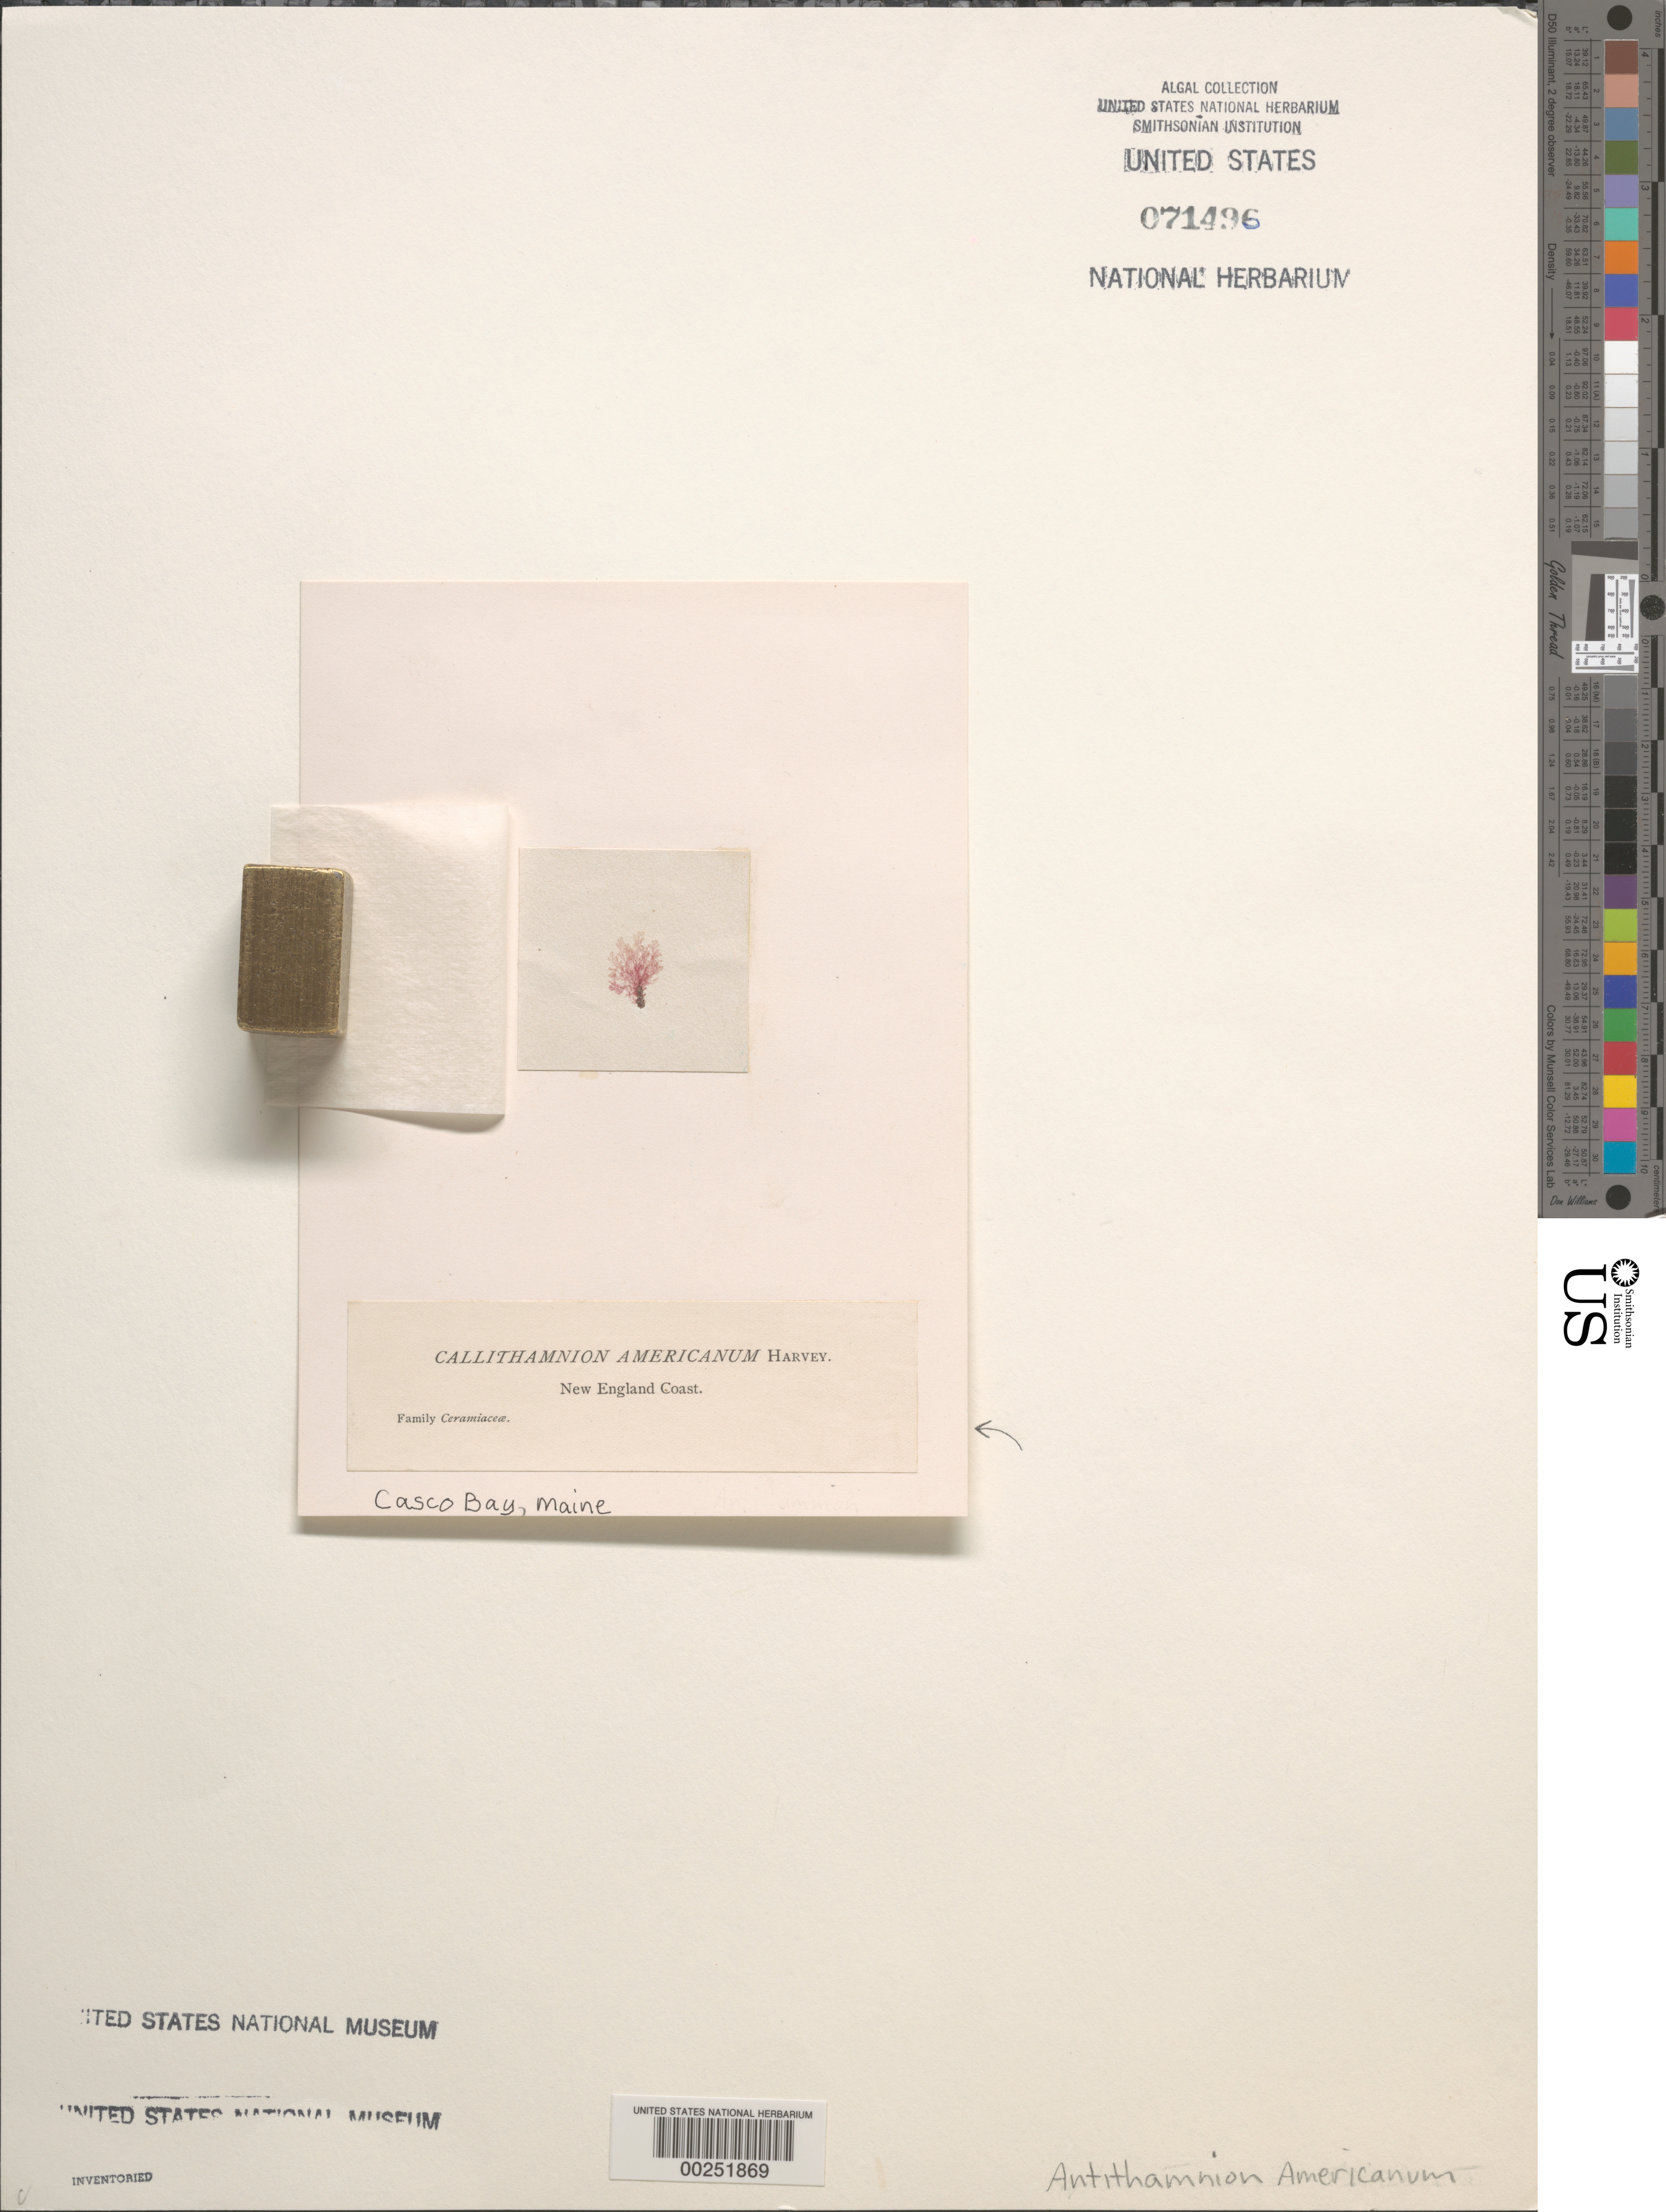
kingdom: Plantae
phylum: Rhodophyta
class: Florideophyceae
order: Ceramiales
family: Ceramiaceae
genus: Scagelia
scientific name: Scagelia americana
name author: (Harv.) A. Athanasiadis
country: United States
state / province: Maine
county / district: Cumberland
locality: Casco Bay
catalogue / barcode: US 71496